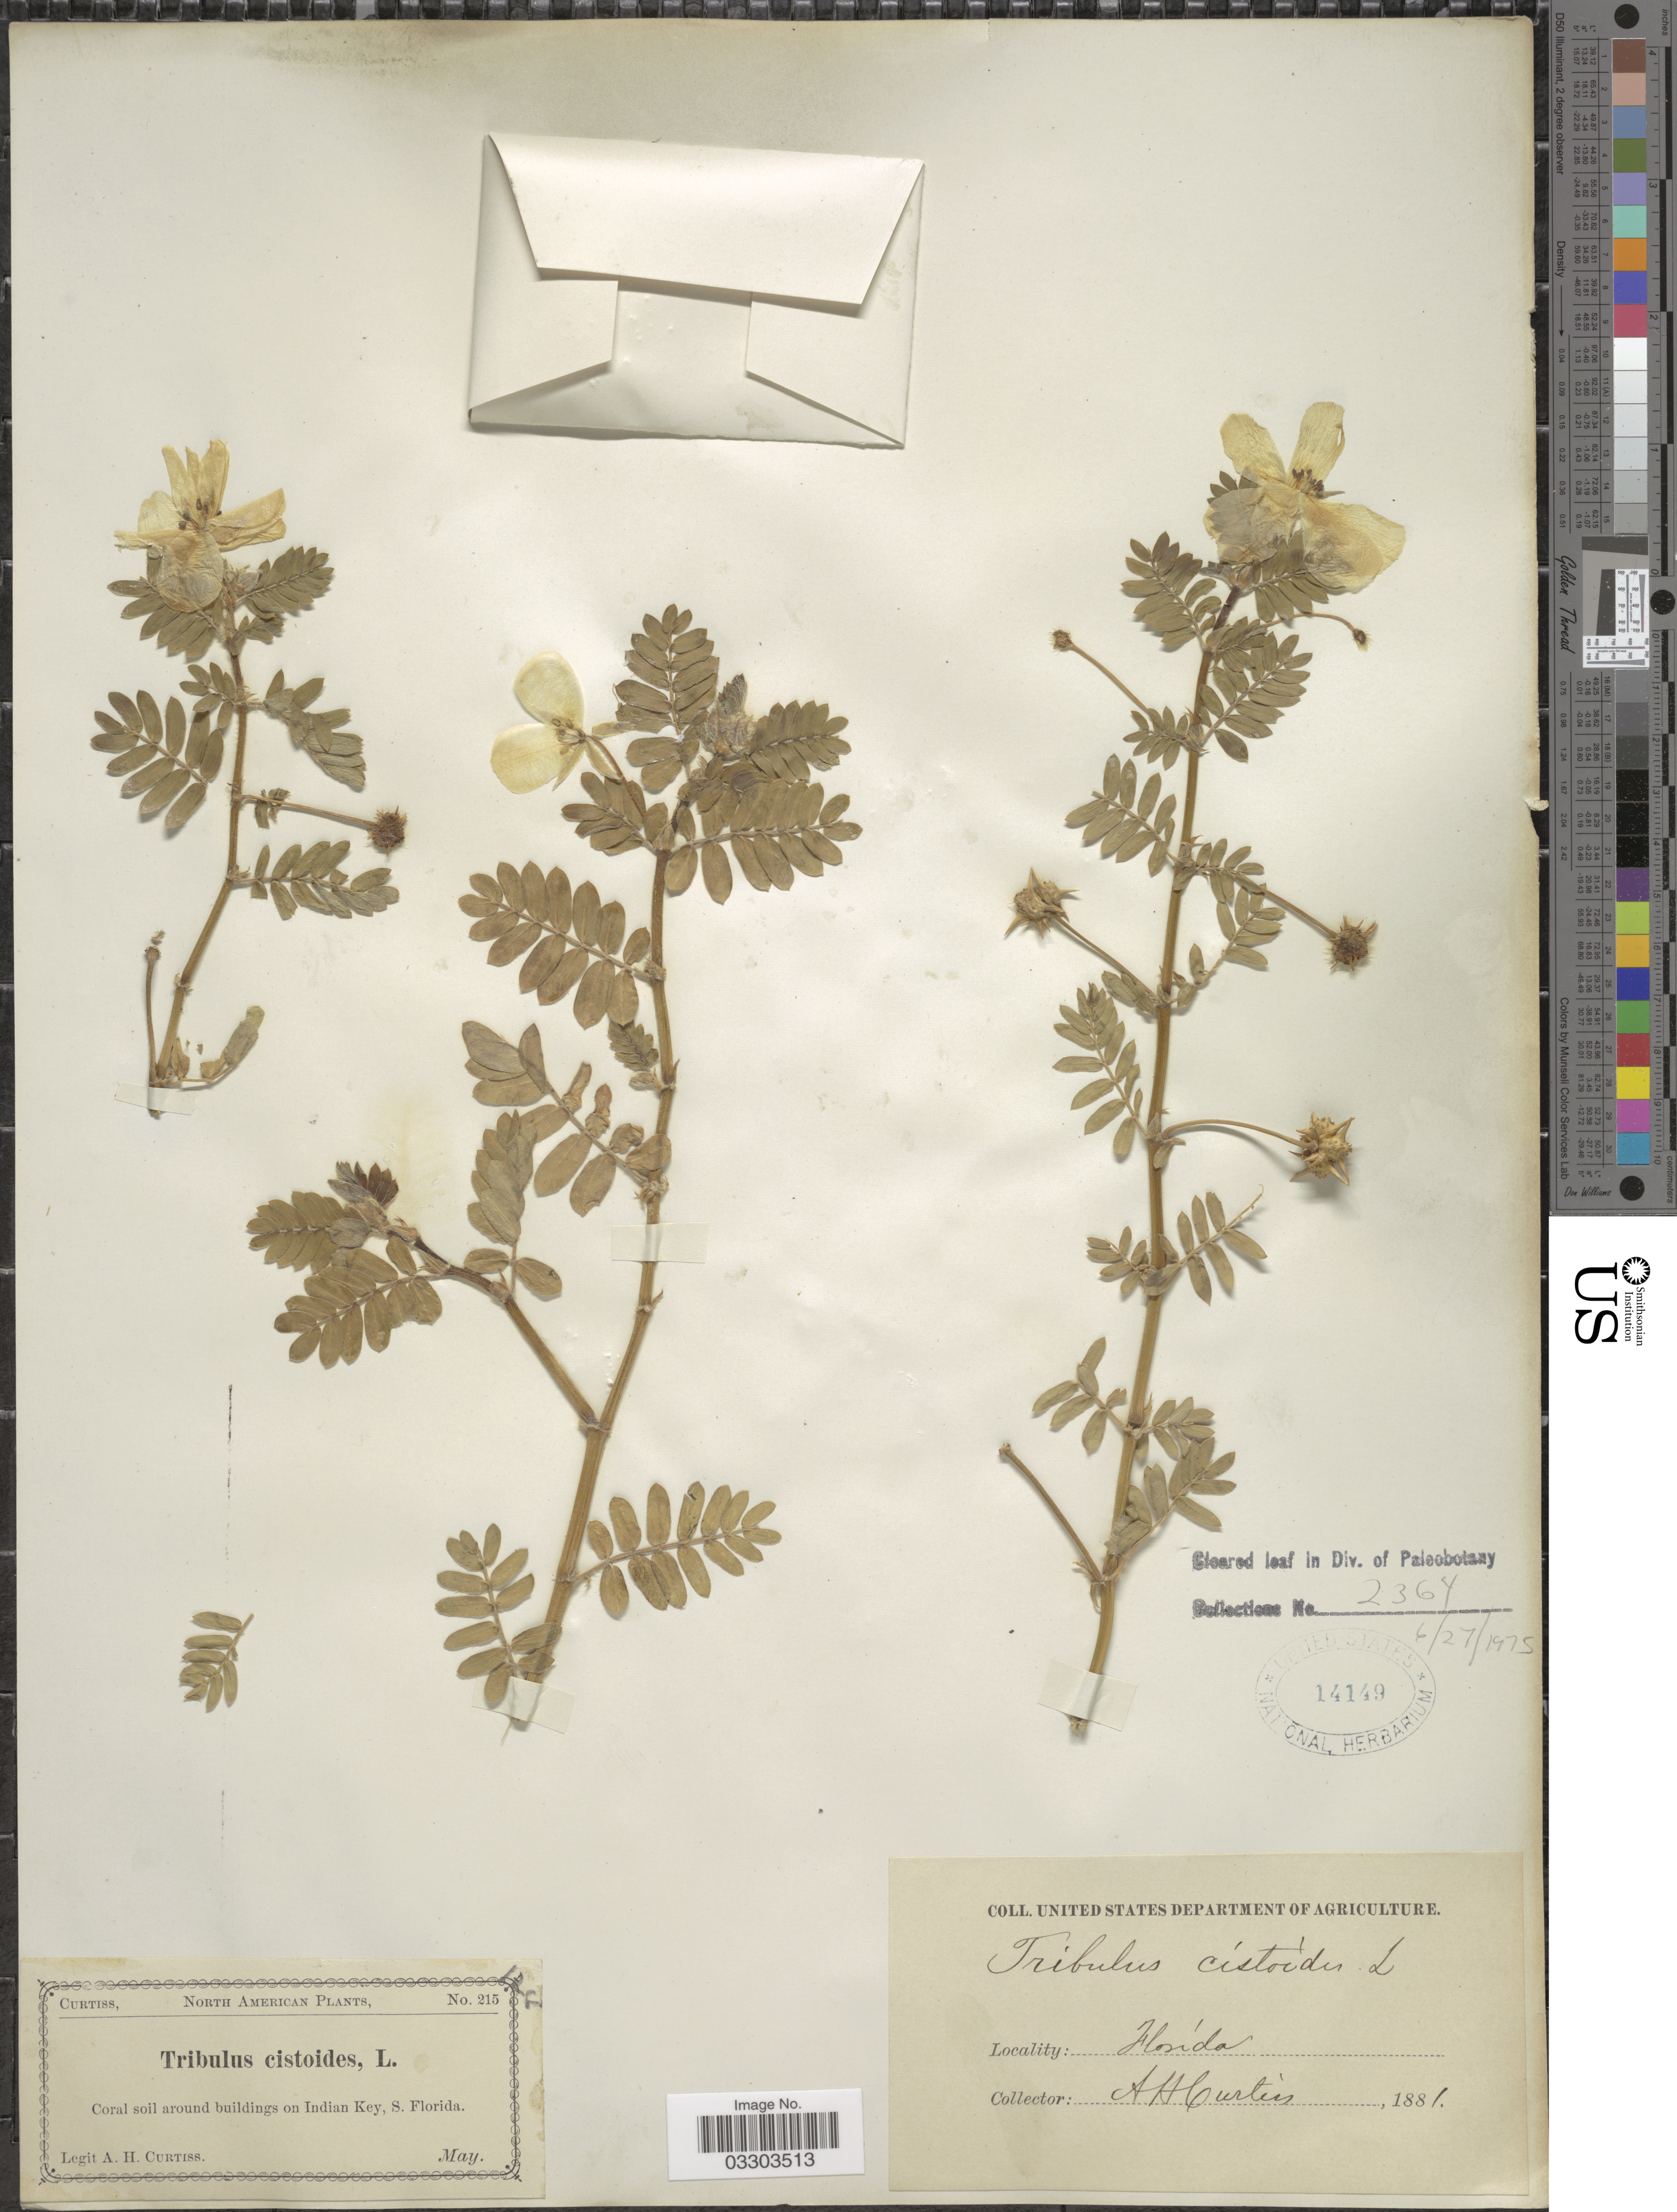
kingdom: Plantae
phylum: Tracheophyta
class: Magnoliopsida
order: Zygophyllales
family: Zygophyllaceae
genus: Tribulus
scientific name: Tribulus cistoides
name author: L.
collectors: A. H. Curtiss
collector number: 215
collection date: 1881-05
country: United States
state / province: Florida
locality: Around buildings on Indian Key, S. Florida.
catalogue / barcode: US 14149